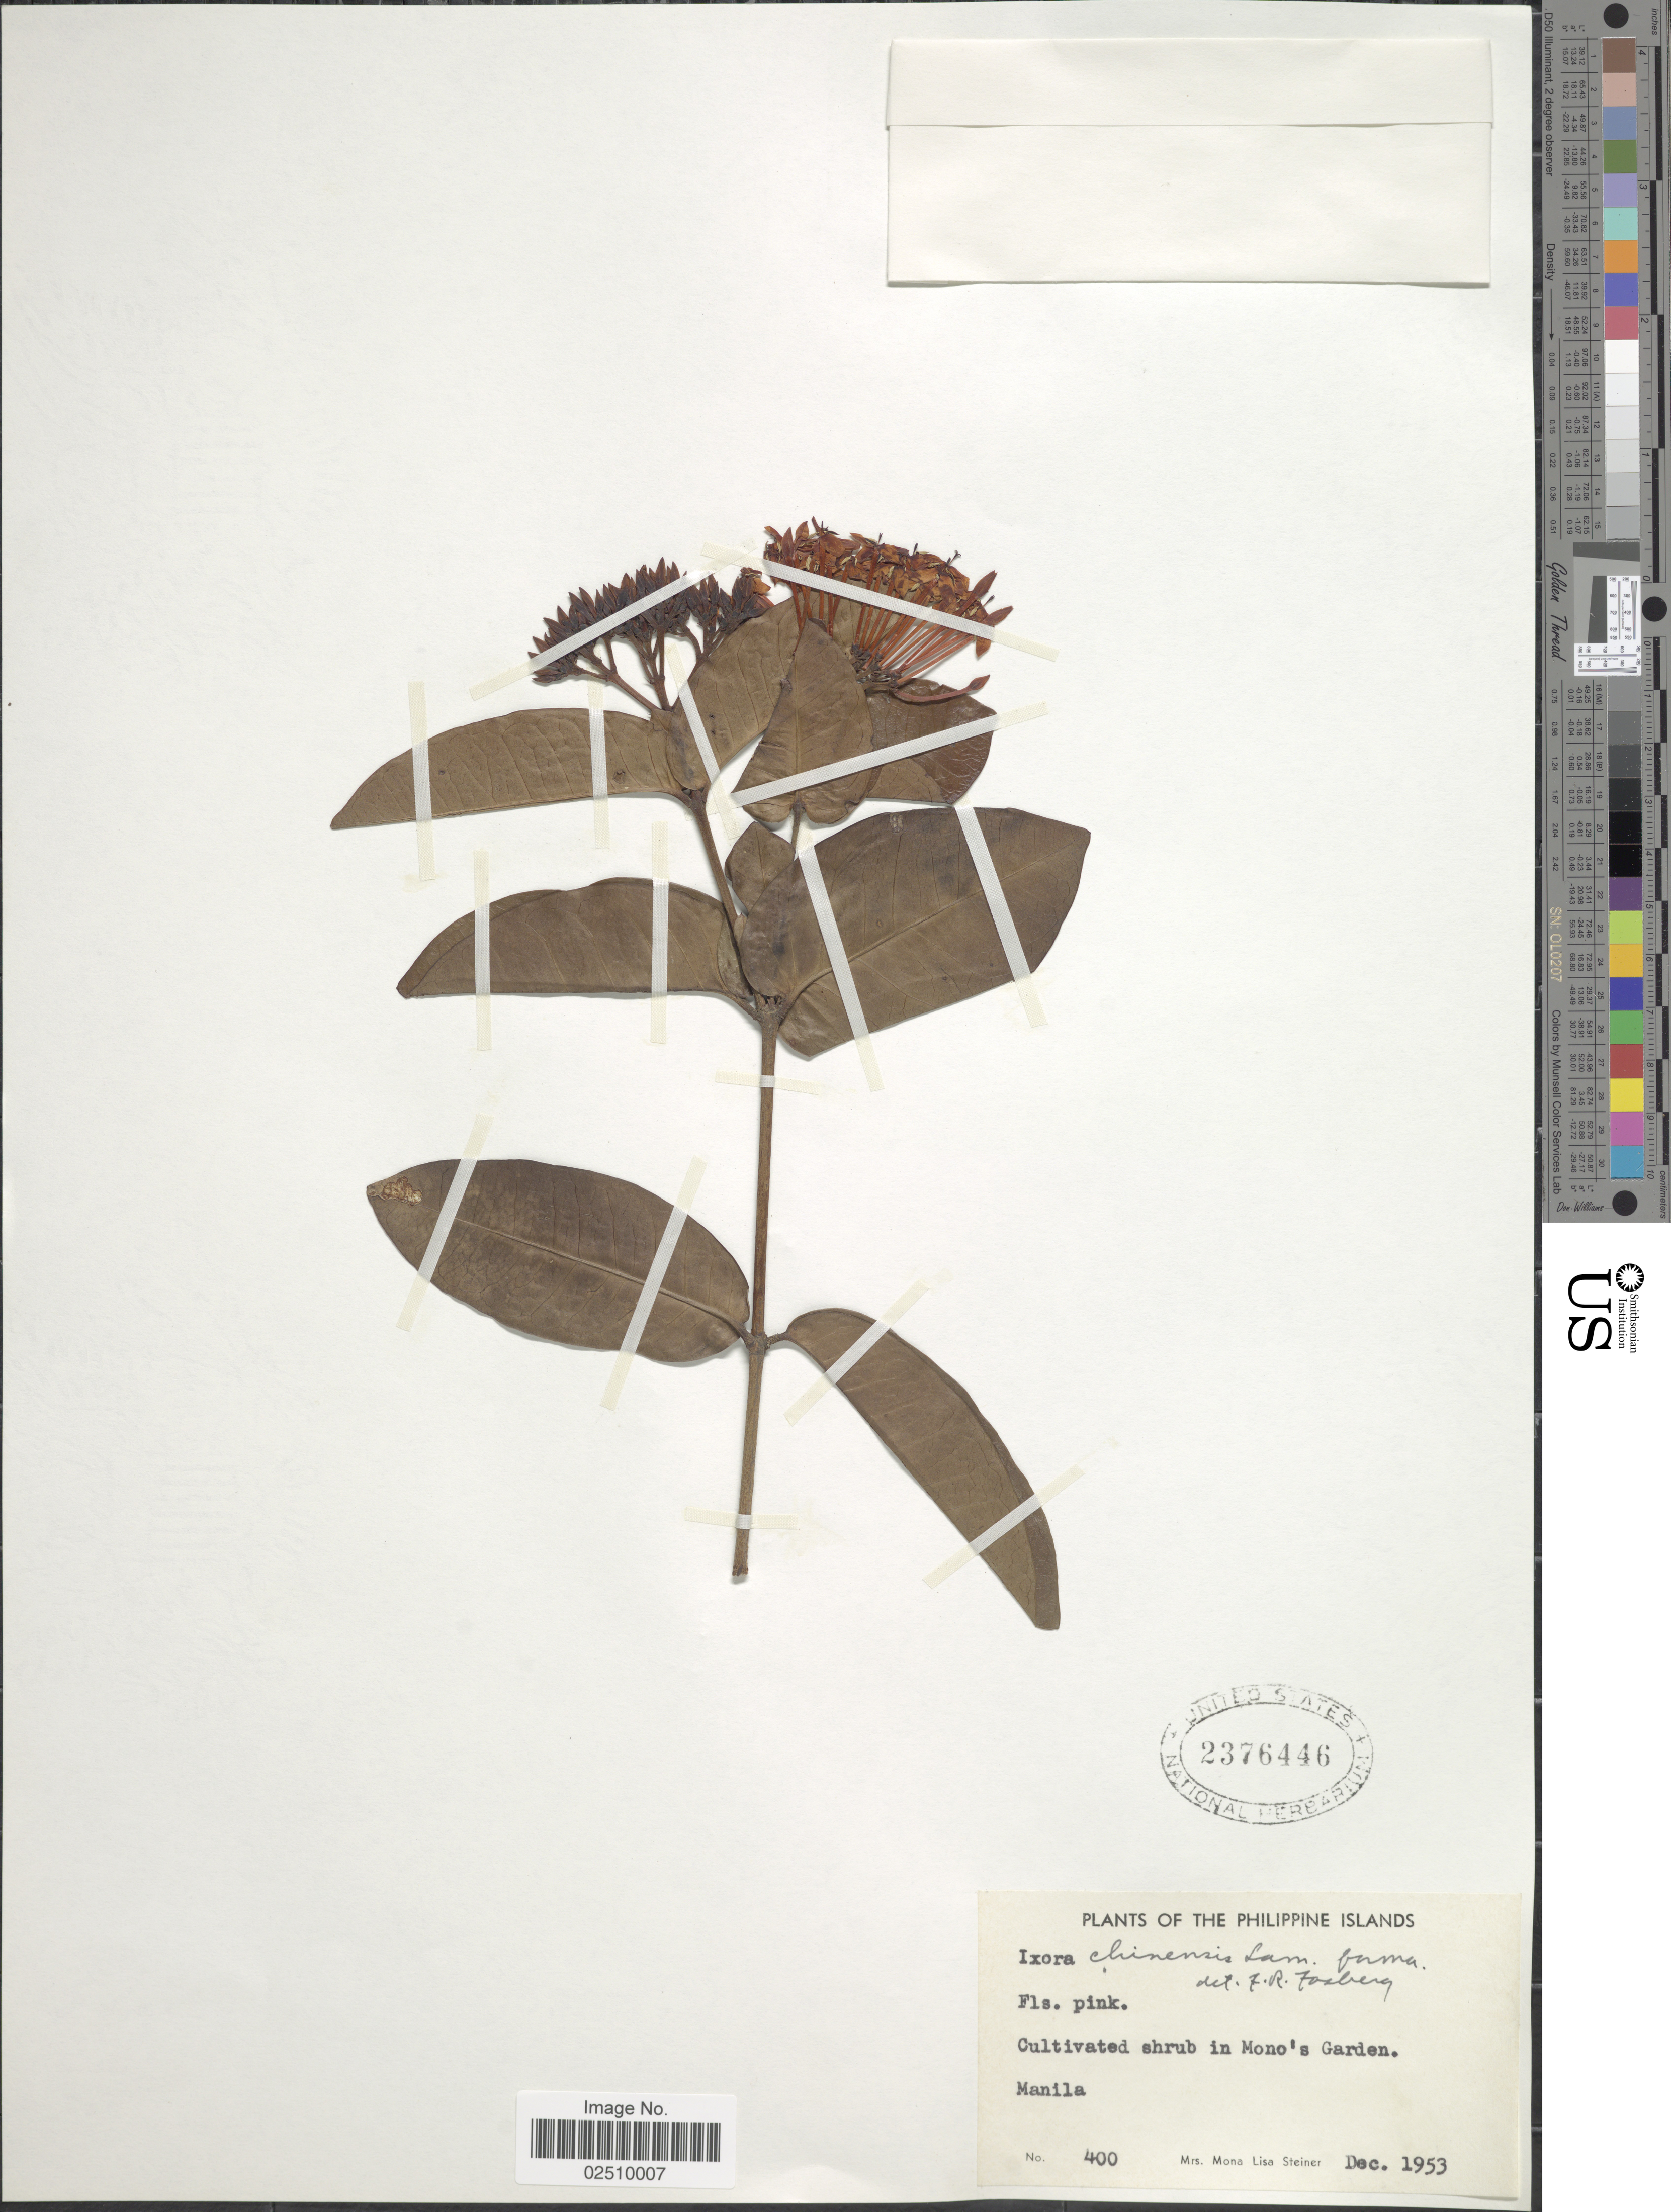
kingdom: Plantae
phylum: Tracheophyta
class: Magnoliopsida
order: Gentianales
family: Rubiaceae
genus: Ixora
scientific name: Ixora chinensis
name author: Lam.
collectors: M. Steiner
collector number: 400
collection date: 1953-12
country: Philippines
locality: Cultivated shrub in Mono's Garden. Manila.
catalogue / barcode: US 2376446